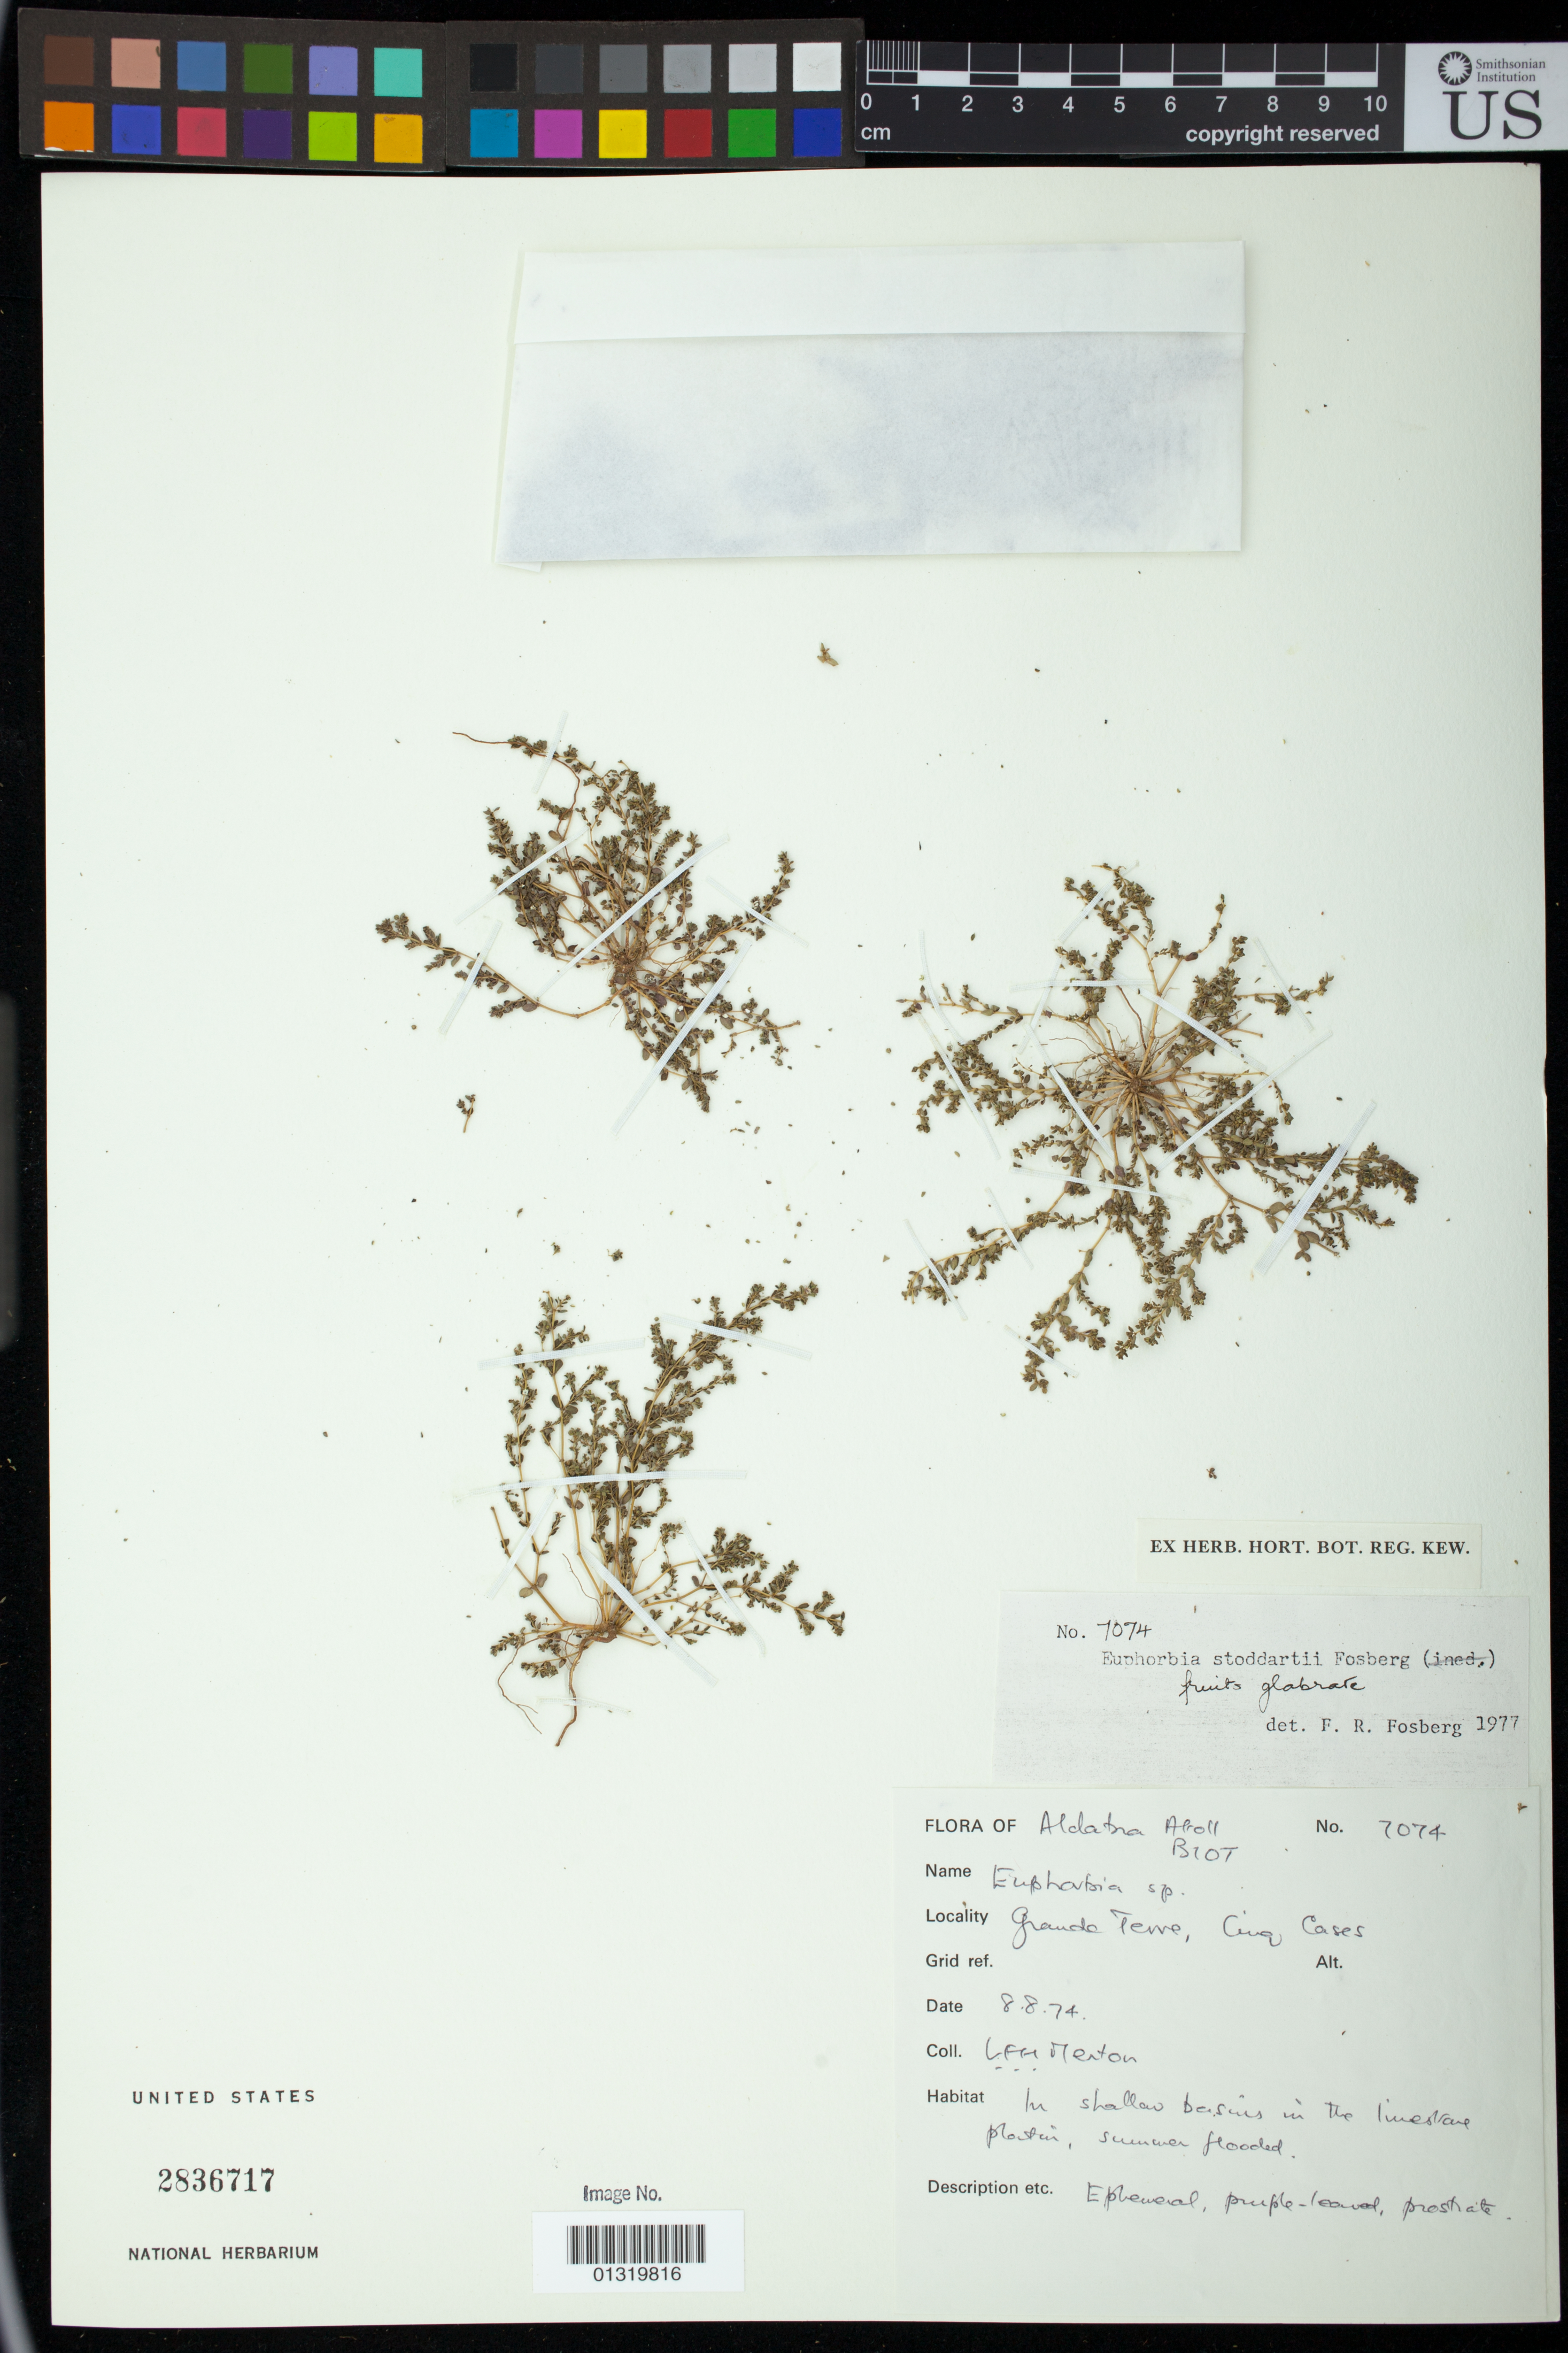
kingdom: Plantae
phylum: Tracheophyta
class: Magnoliopsida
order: Malpighiales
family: Euphorbiaceae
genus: Euphorbia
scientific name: Euphorbia stoddartii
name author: Fosberg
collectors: L. Merton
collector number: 7074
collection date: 1974-08-08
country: Seychelles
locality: Aldabra Atoll; Grande Terre, Cinq Cases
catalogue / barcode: US 2836717